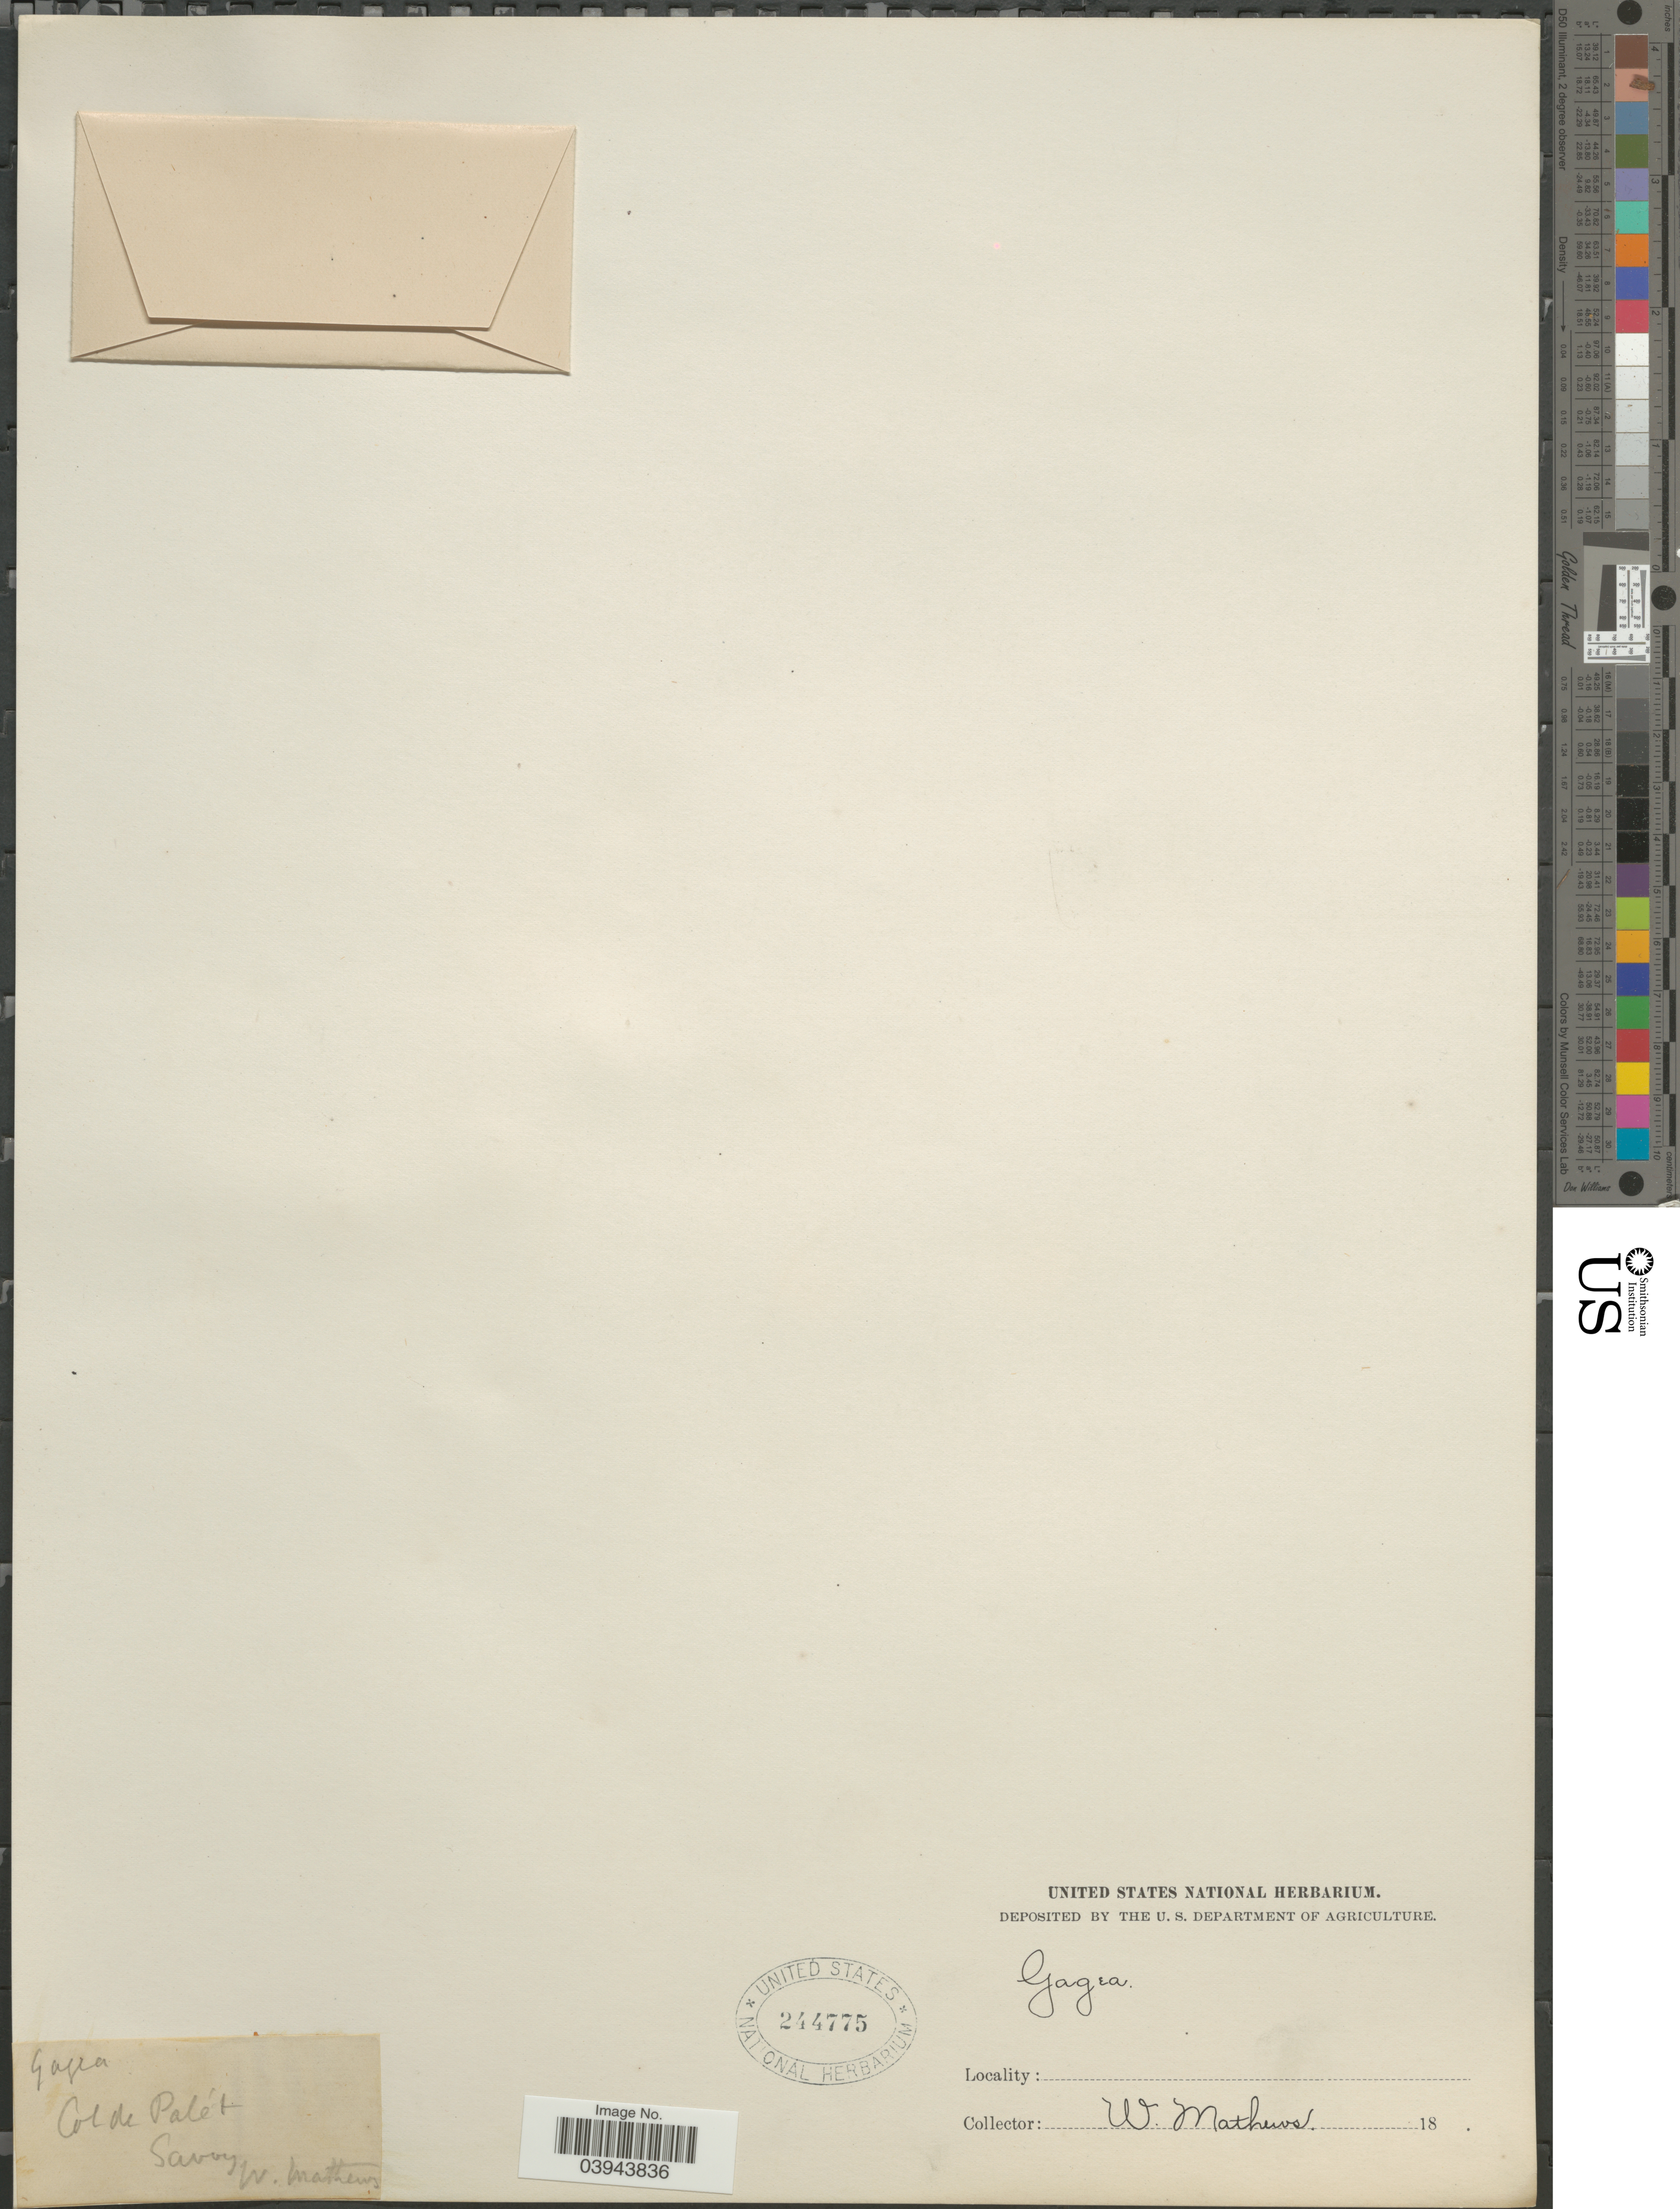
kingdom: Plantae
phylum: Tracheophyta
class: Liliopsida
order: Liliales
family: Liliaceae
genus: Gagea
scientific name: Gagea sp.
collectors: W. Mathews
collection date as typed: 18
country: France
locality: Col du Palét, Savoy.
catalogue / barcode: US 244775